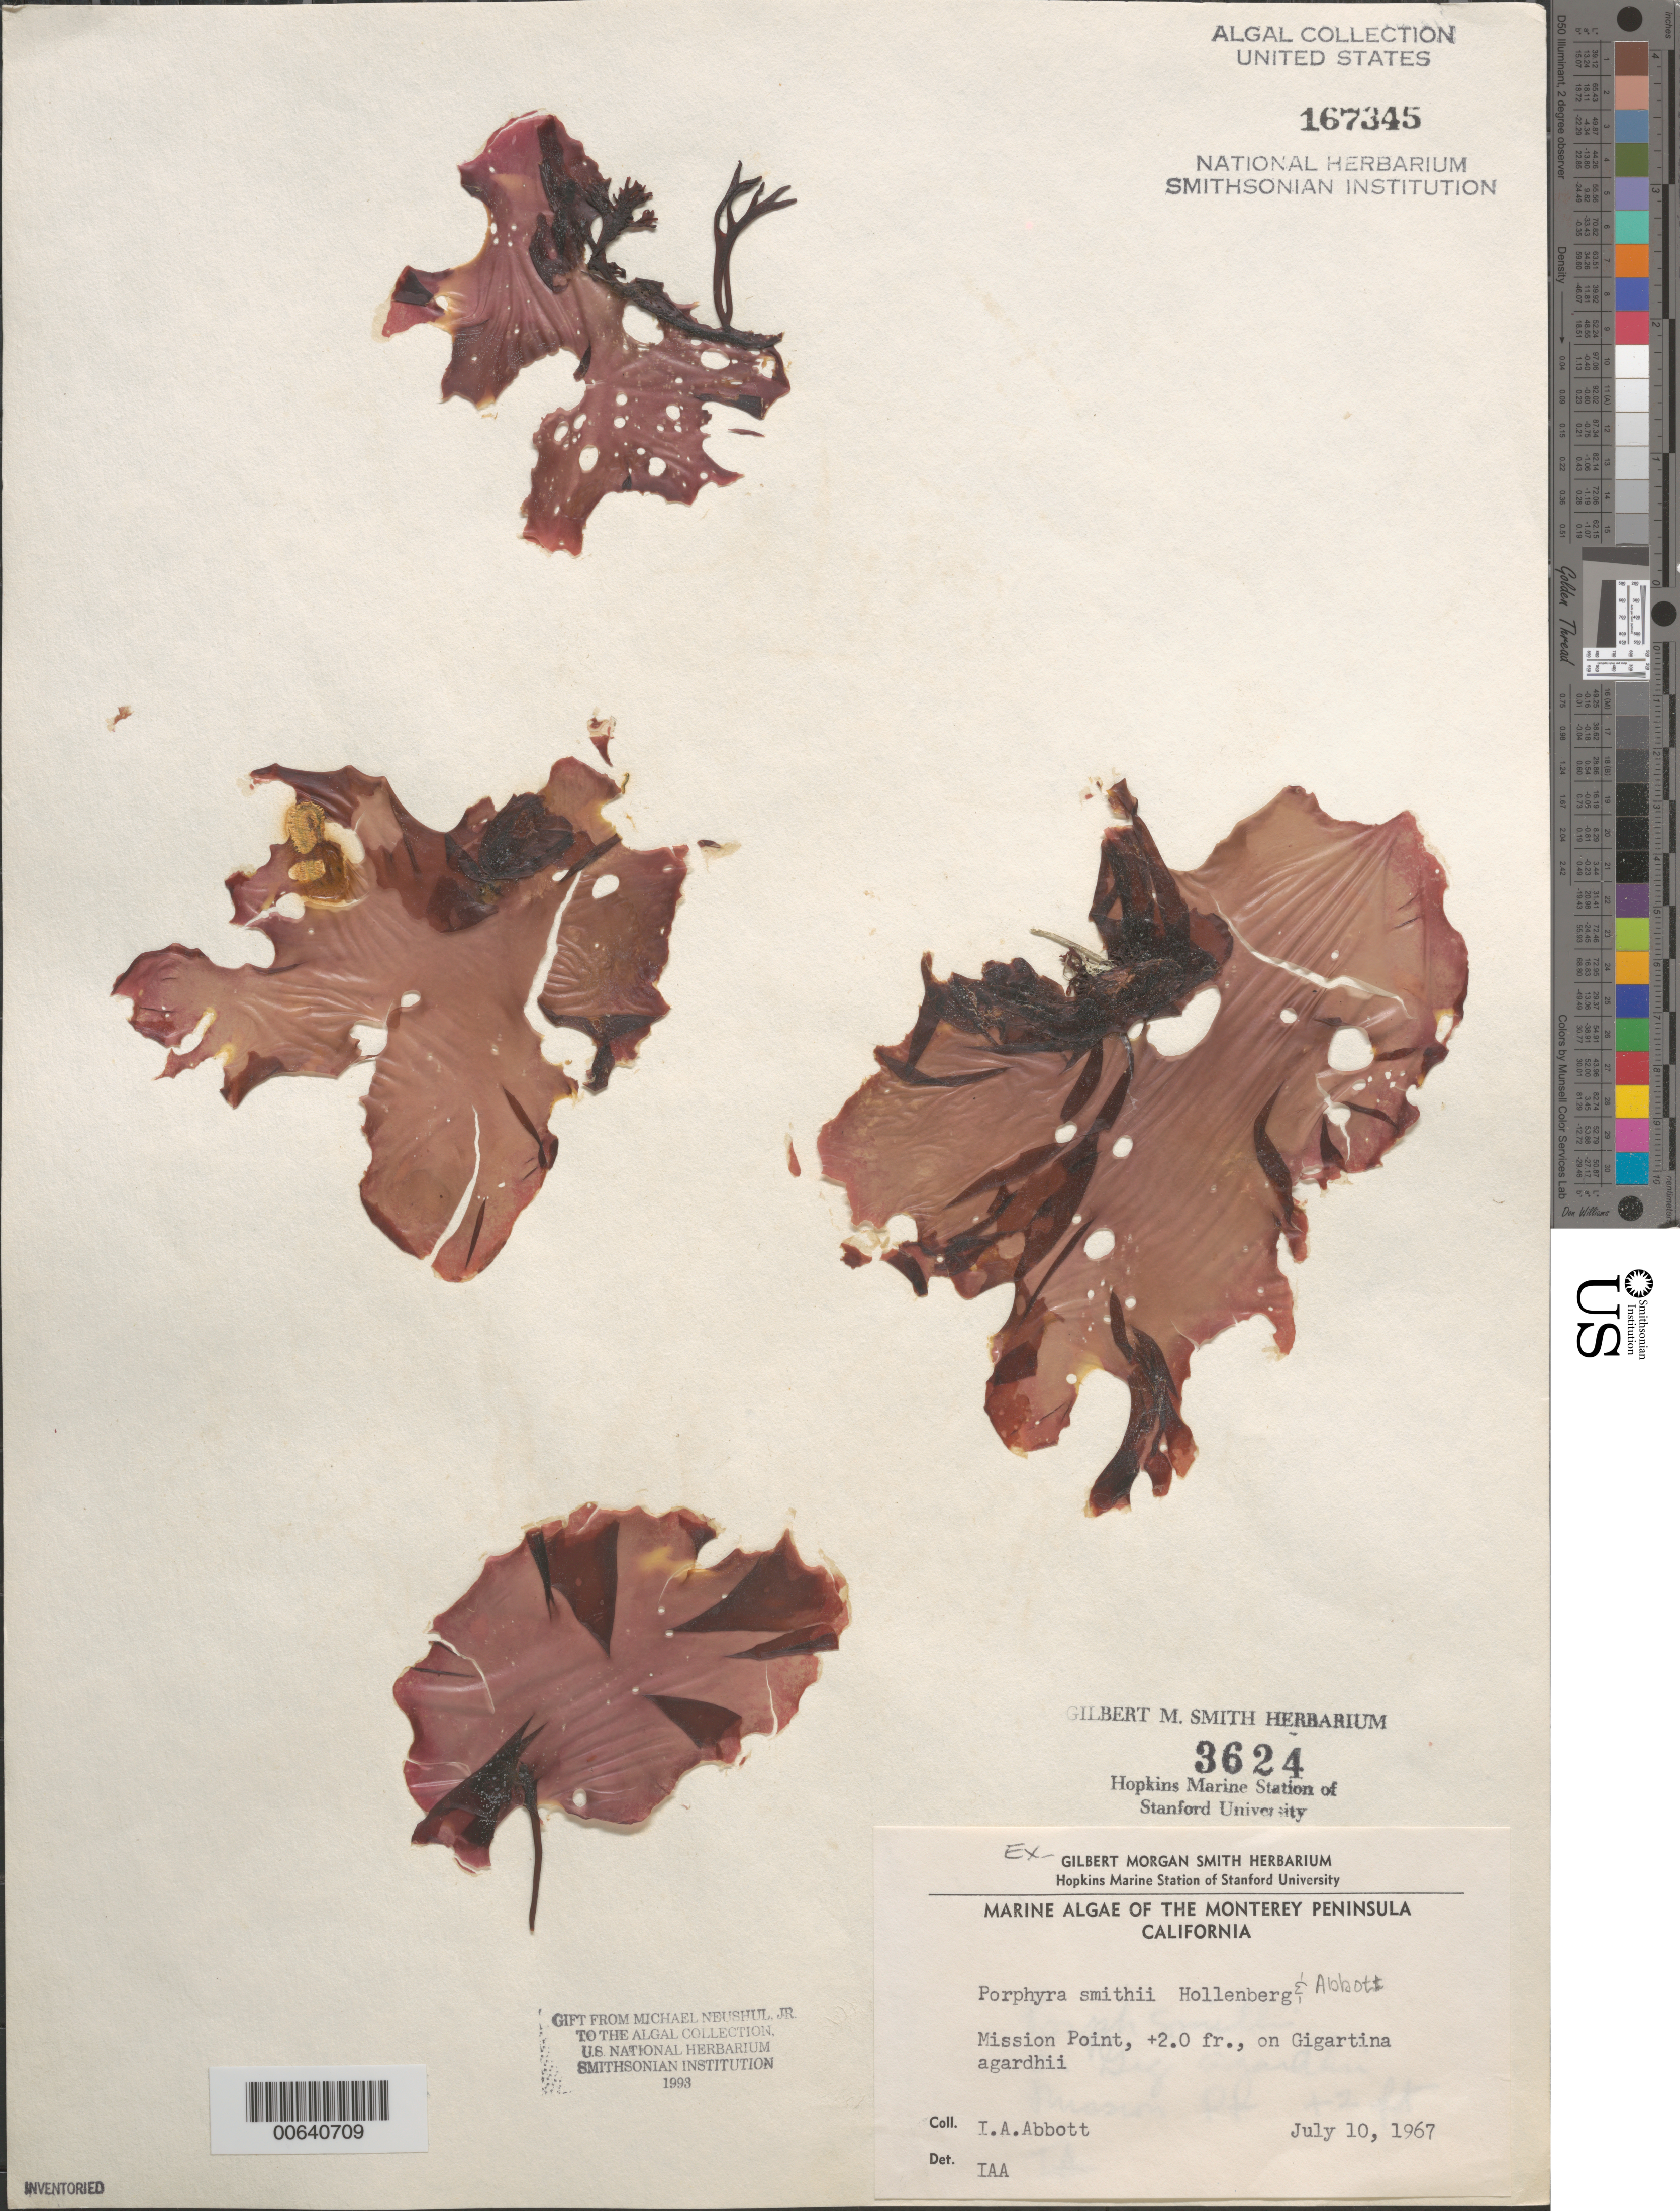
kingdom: Plantae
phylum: Rhodophyta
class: Bangiophyceae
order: Bangiales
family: Bangiaceae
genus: Pyropia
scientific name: Pyropia smithii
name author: (Hollenb. & I.A. Abbott) S.C. Lindstrom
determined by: Algae name updating Project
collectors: I. A. Abbott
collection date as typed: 10 Jul 1967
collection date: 1967-07-10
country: United States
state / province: California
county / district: Monterey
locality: Mission Point, Monterey Peninsula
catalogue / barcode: US 167345